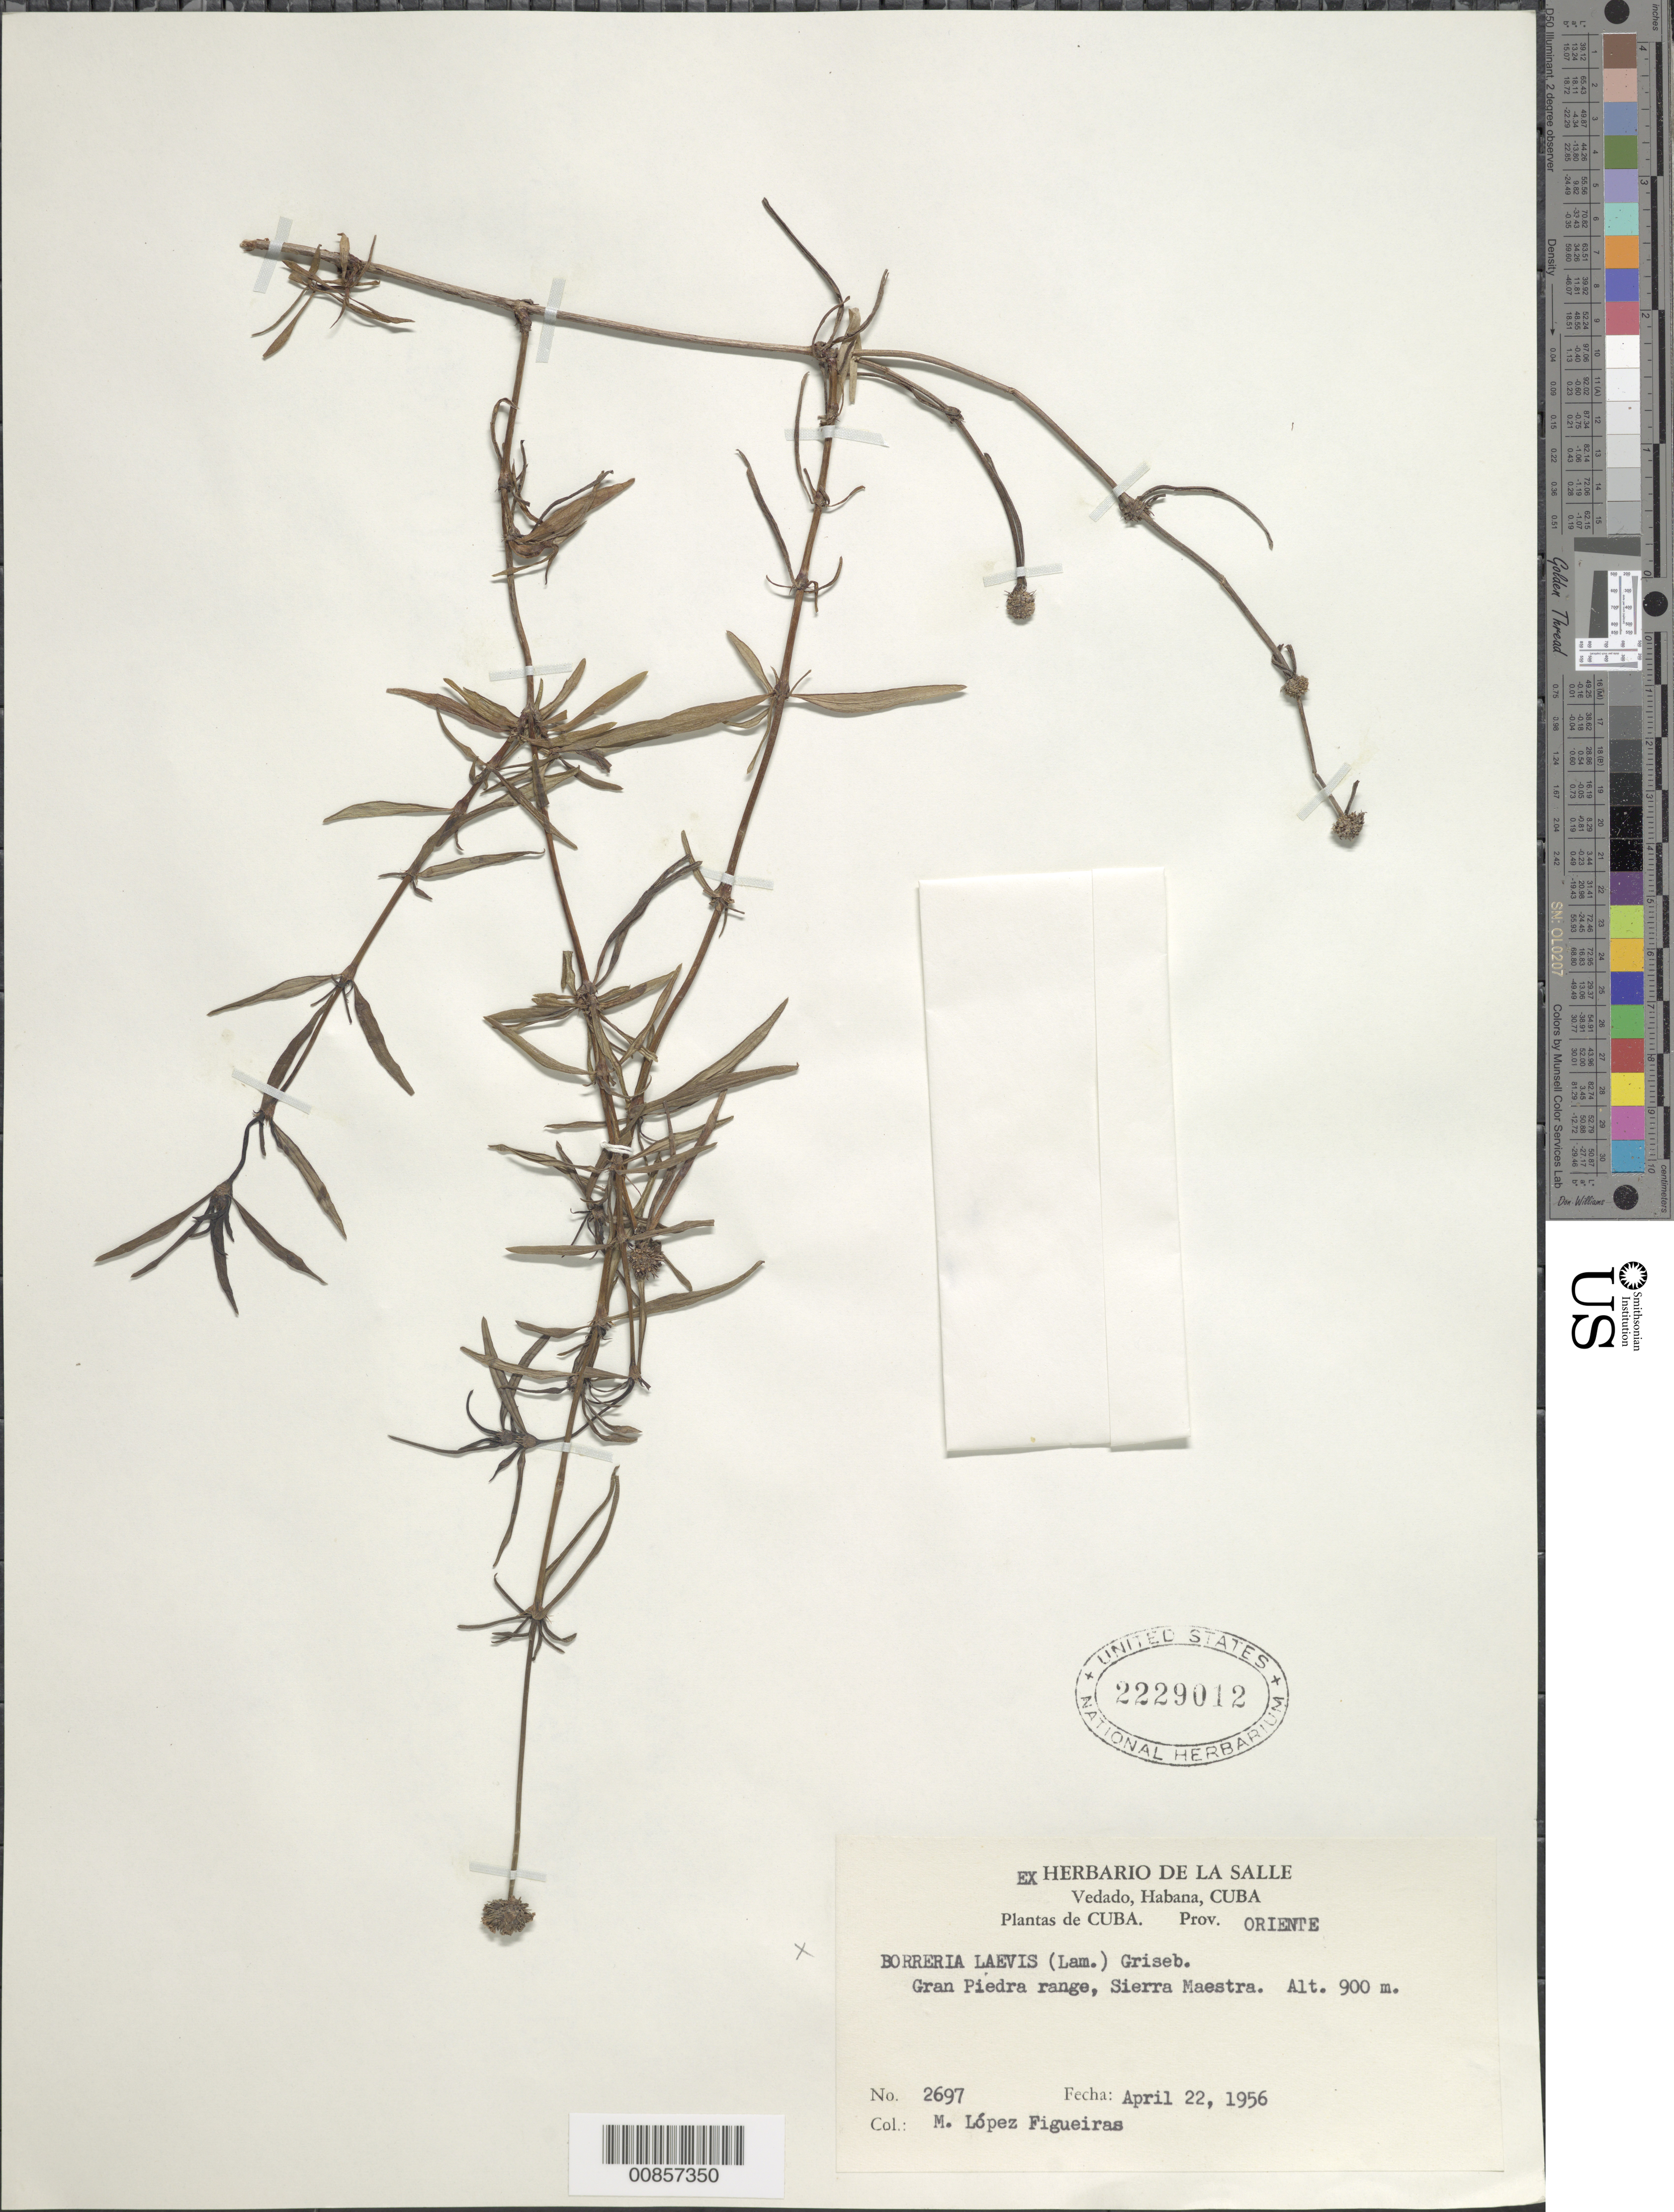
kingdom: Plantae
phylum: Tracheophyta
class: Magnoliopsida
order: Gentianales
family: Rubiaceae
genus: Spermacoce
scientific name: Spermacoce sp.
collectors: M. López Figueiras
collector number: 2697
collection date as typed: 22 Apr 1956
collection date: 1956-04-22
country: Cuba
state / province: Oriente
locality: Gran Piedra range, Sierra Maestra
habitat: Montnae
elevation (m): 900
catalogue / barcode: US 2229012